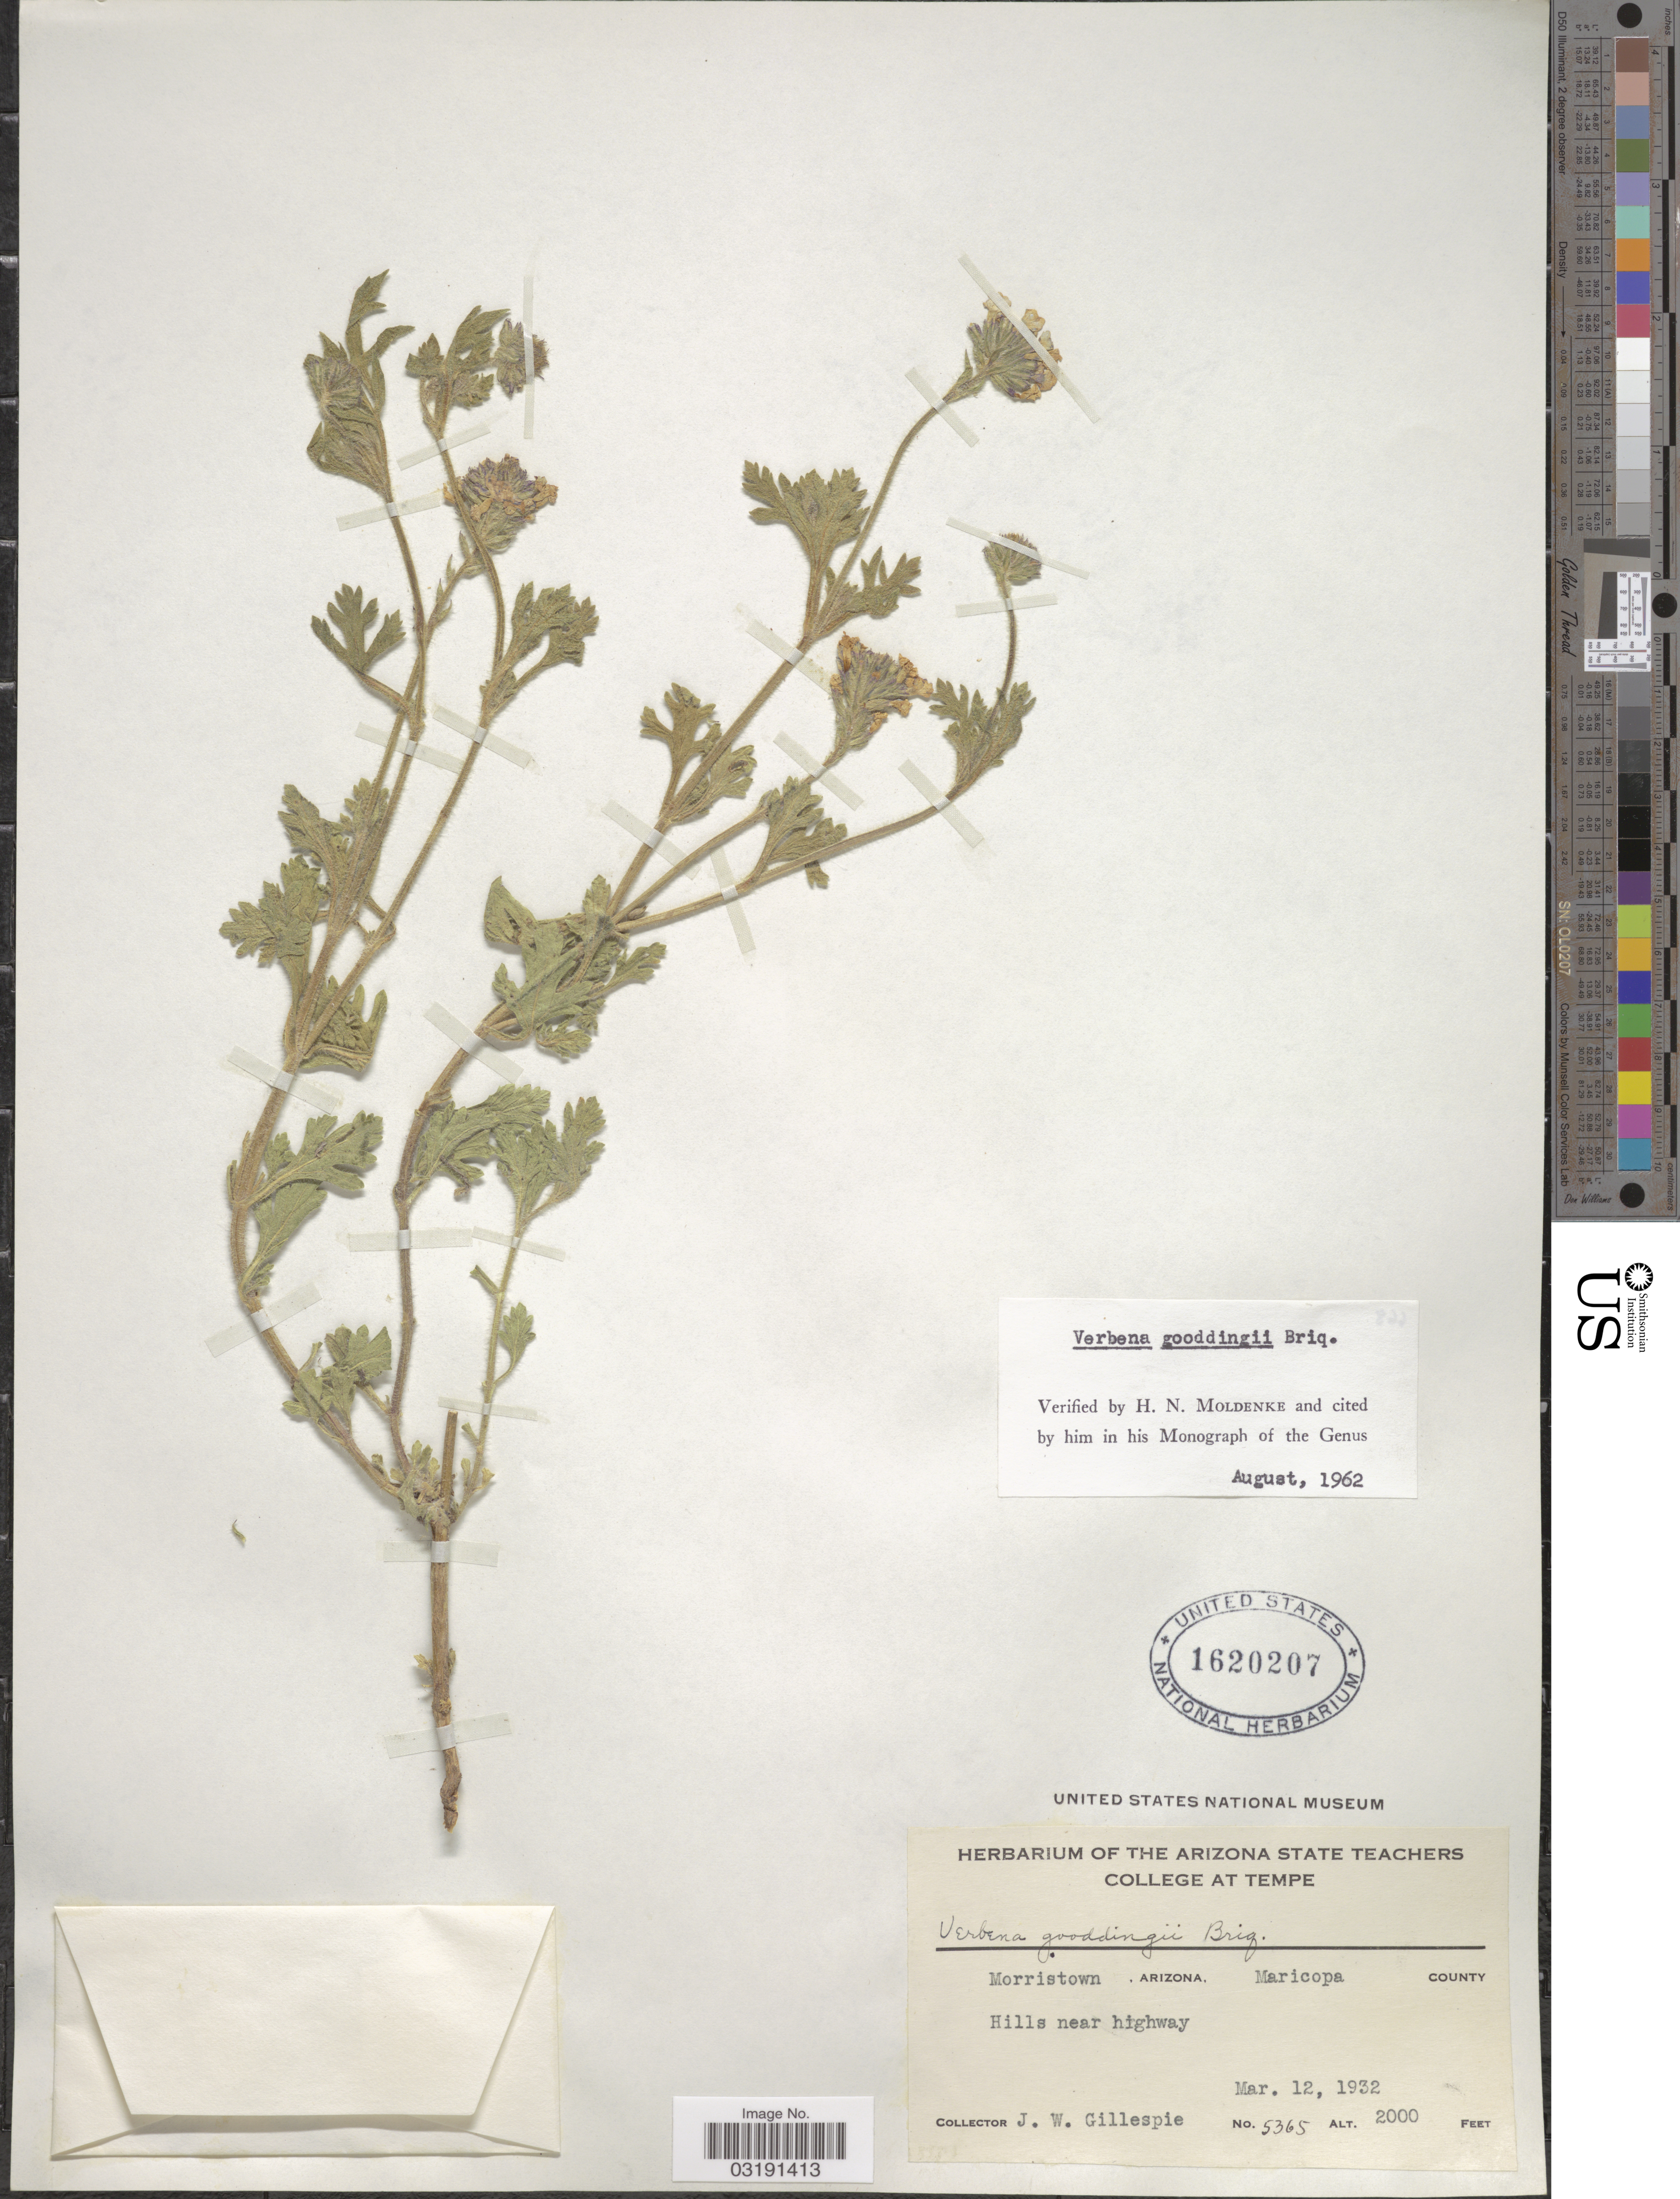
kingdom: Plantae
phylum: Tracheophyta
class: Magnoliopsida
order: Lamiales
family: Verbenaceae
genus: Verbena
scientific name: Verbena gooddingii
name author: Briq.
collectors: J. W. Gillespie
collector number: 5365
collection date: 1932-03-12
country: United States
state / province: Arizona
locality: Morristown, Maricopa County. Hills near highway.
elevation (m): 610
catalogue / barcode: US 1620207